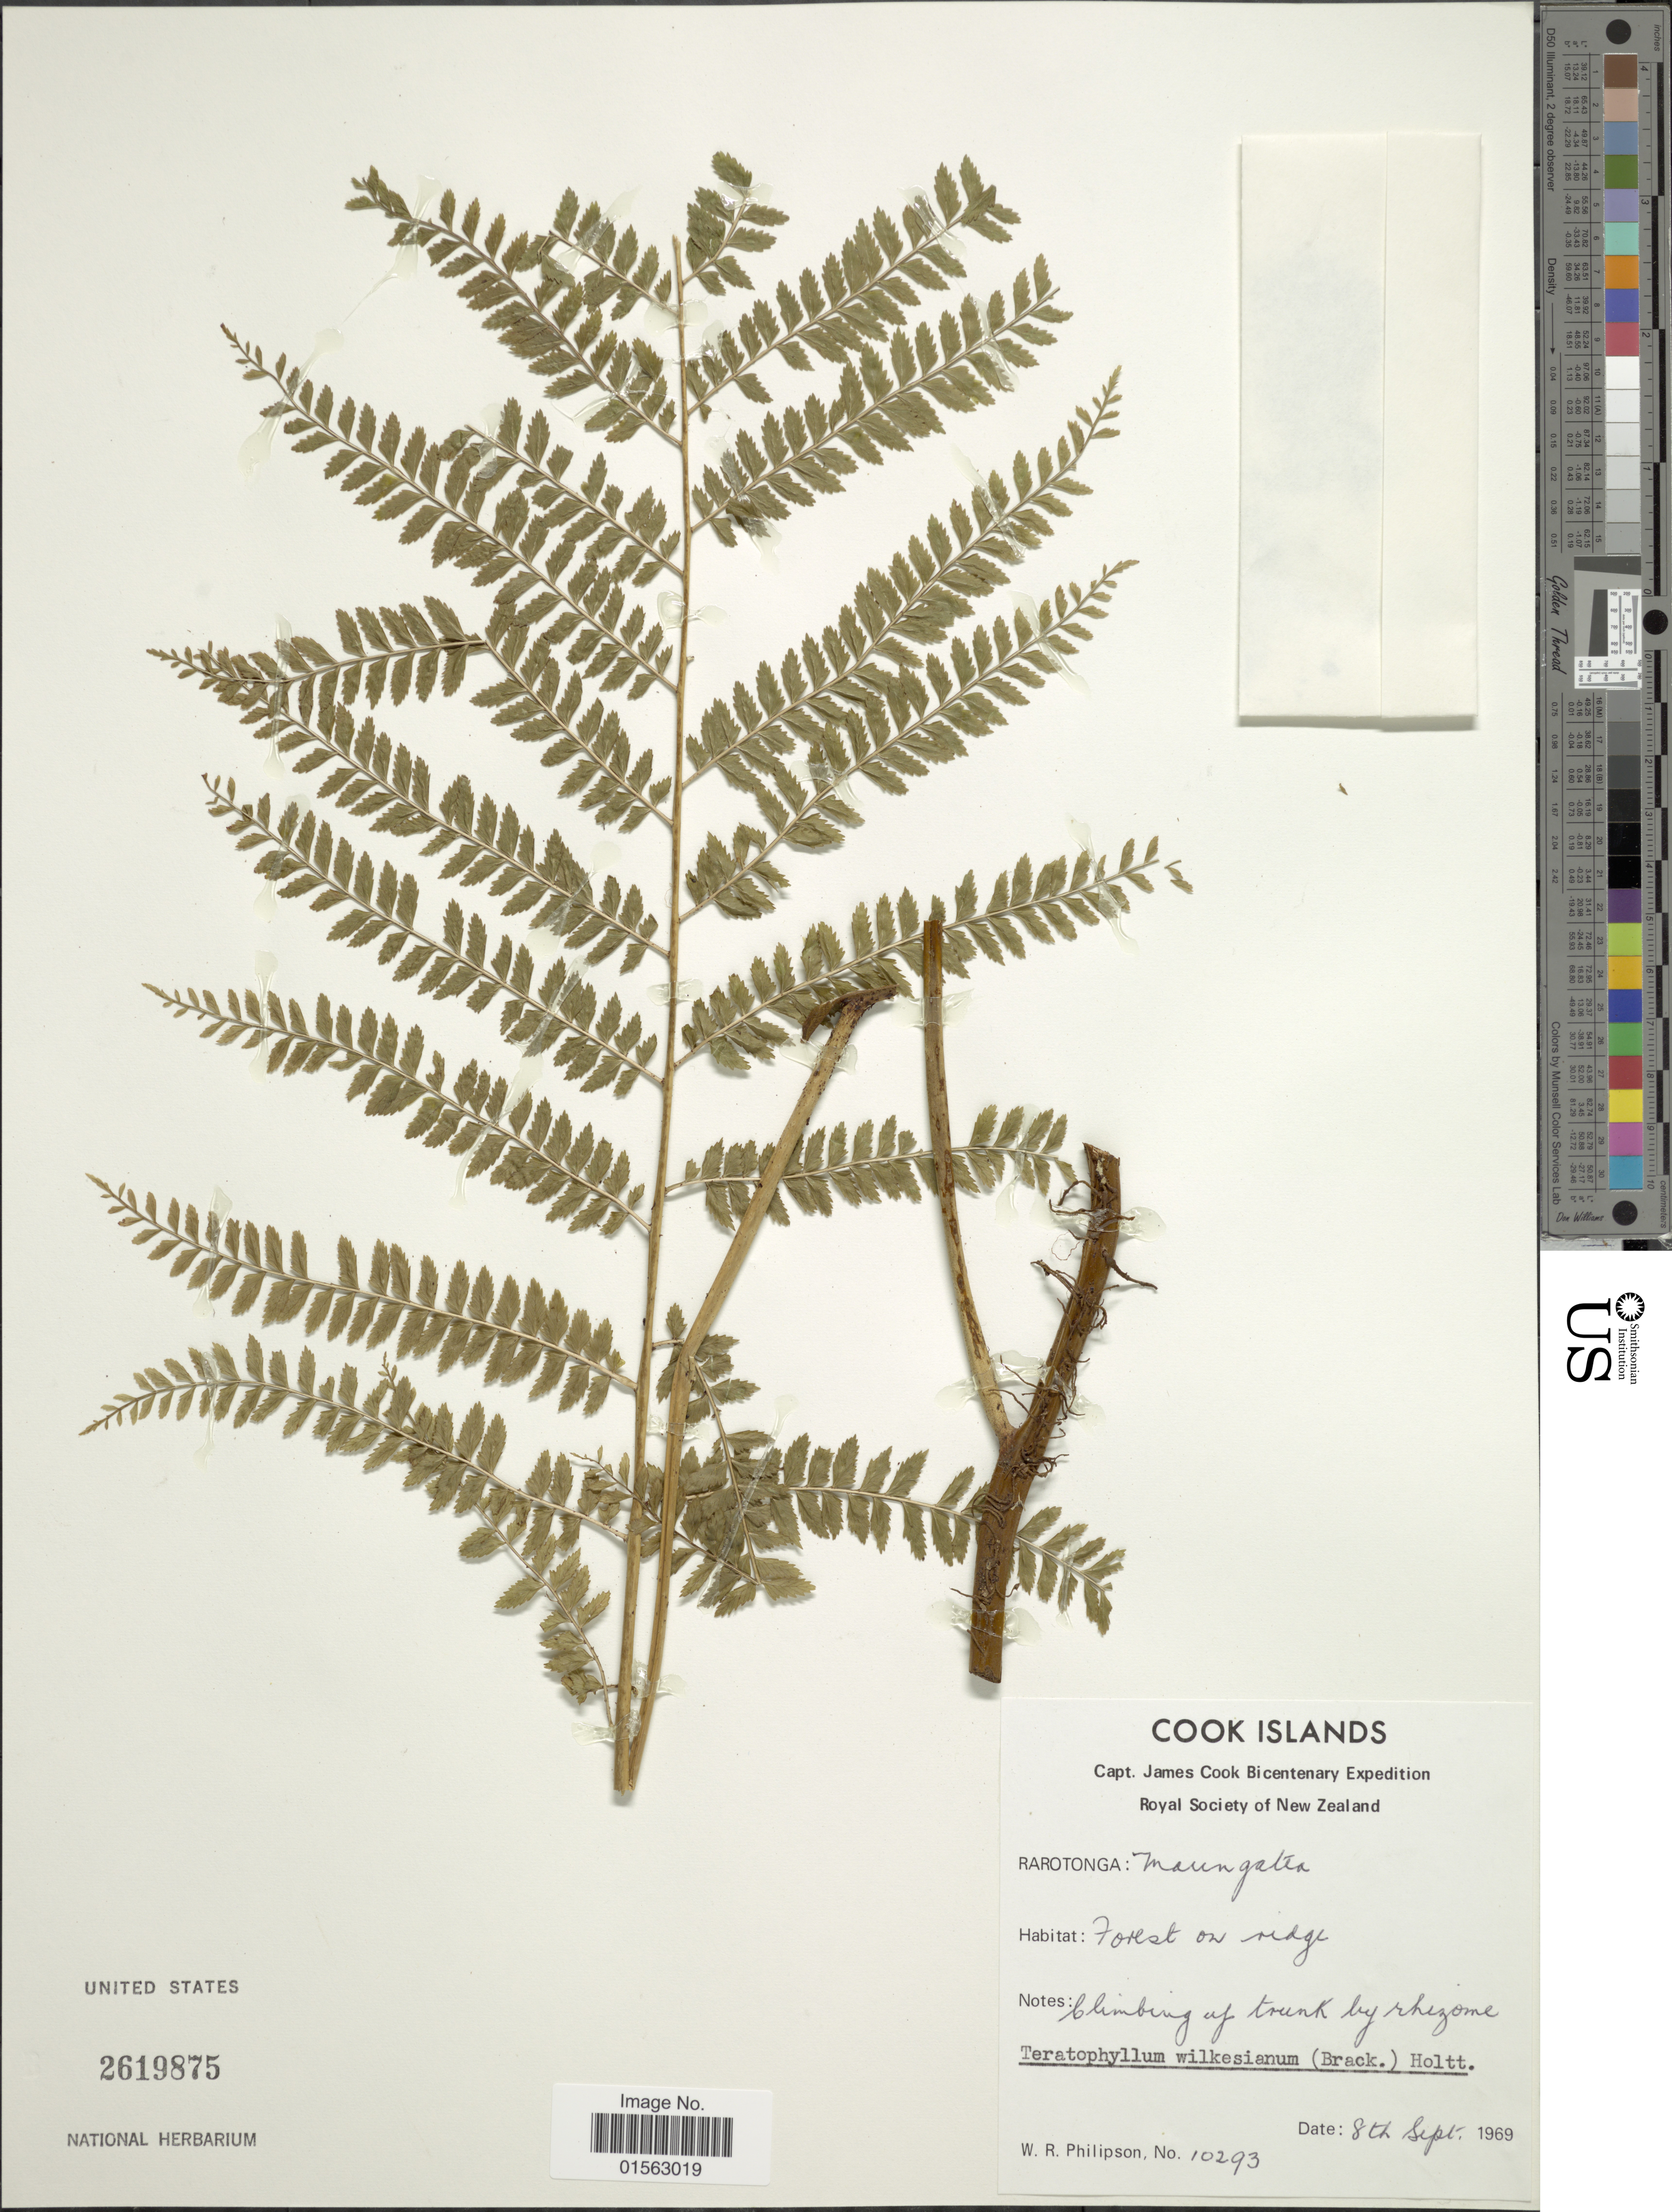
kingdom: Plantae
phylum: Tracheophyta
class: Polypodiopsida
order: Polypodiales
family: Dryopteridaceae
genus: Teratophyllum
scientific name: Teratophyllum wilkesianum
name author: (Brack.) Holttum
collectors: W. R. Philipson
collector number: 10283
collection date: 1969-09-08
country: Cook Islands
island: Rarotonga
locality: Rarotonga: Maungatea, Forest on ridge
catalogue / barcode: US 2619875